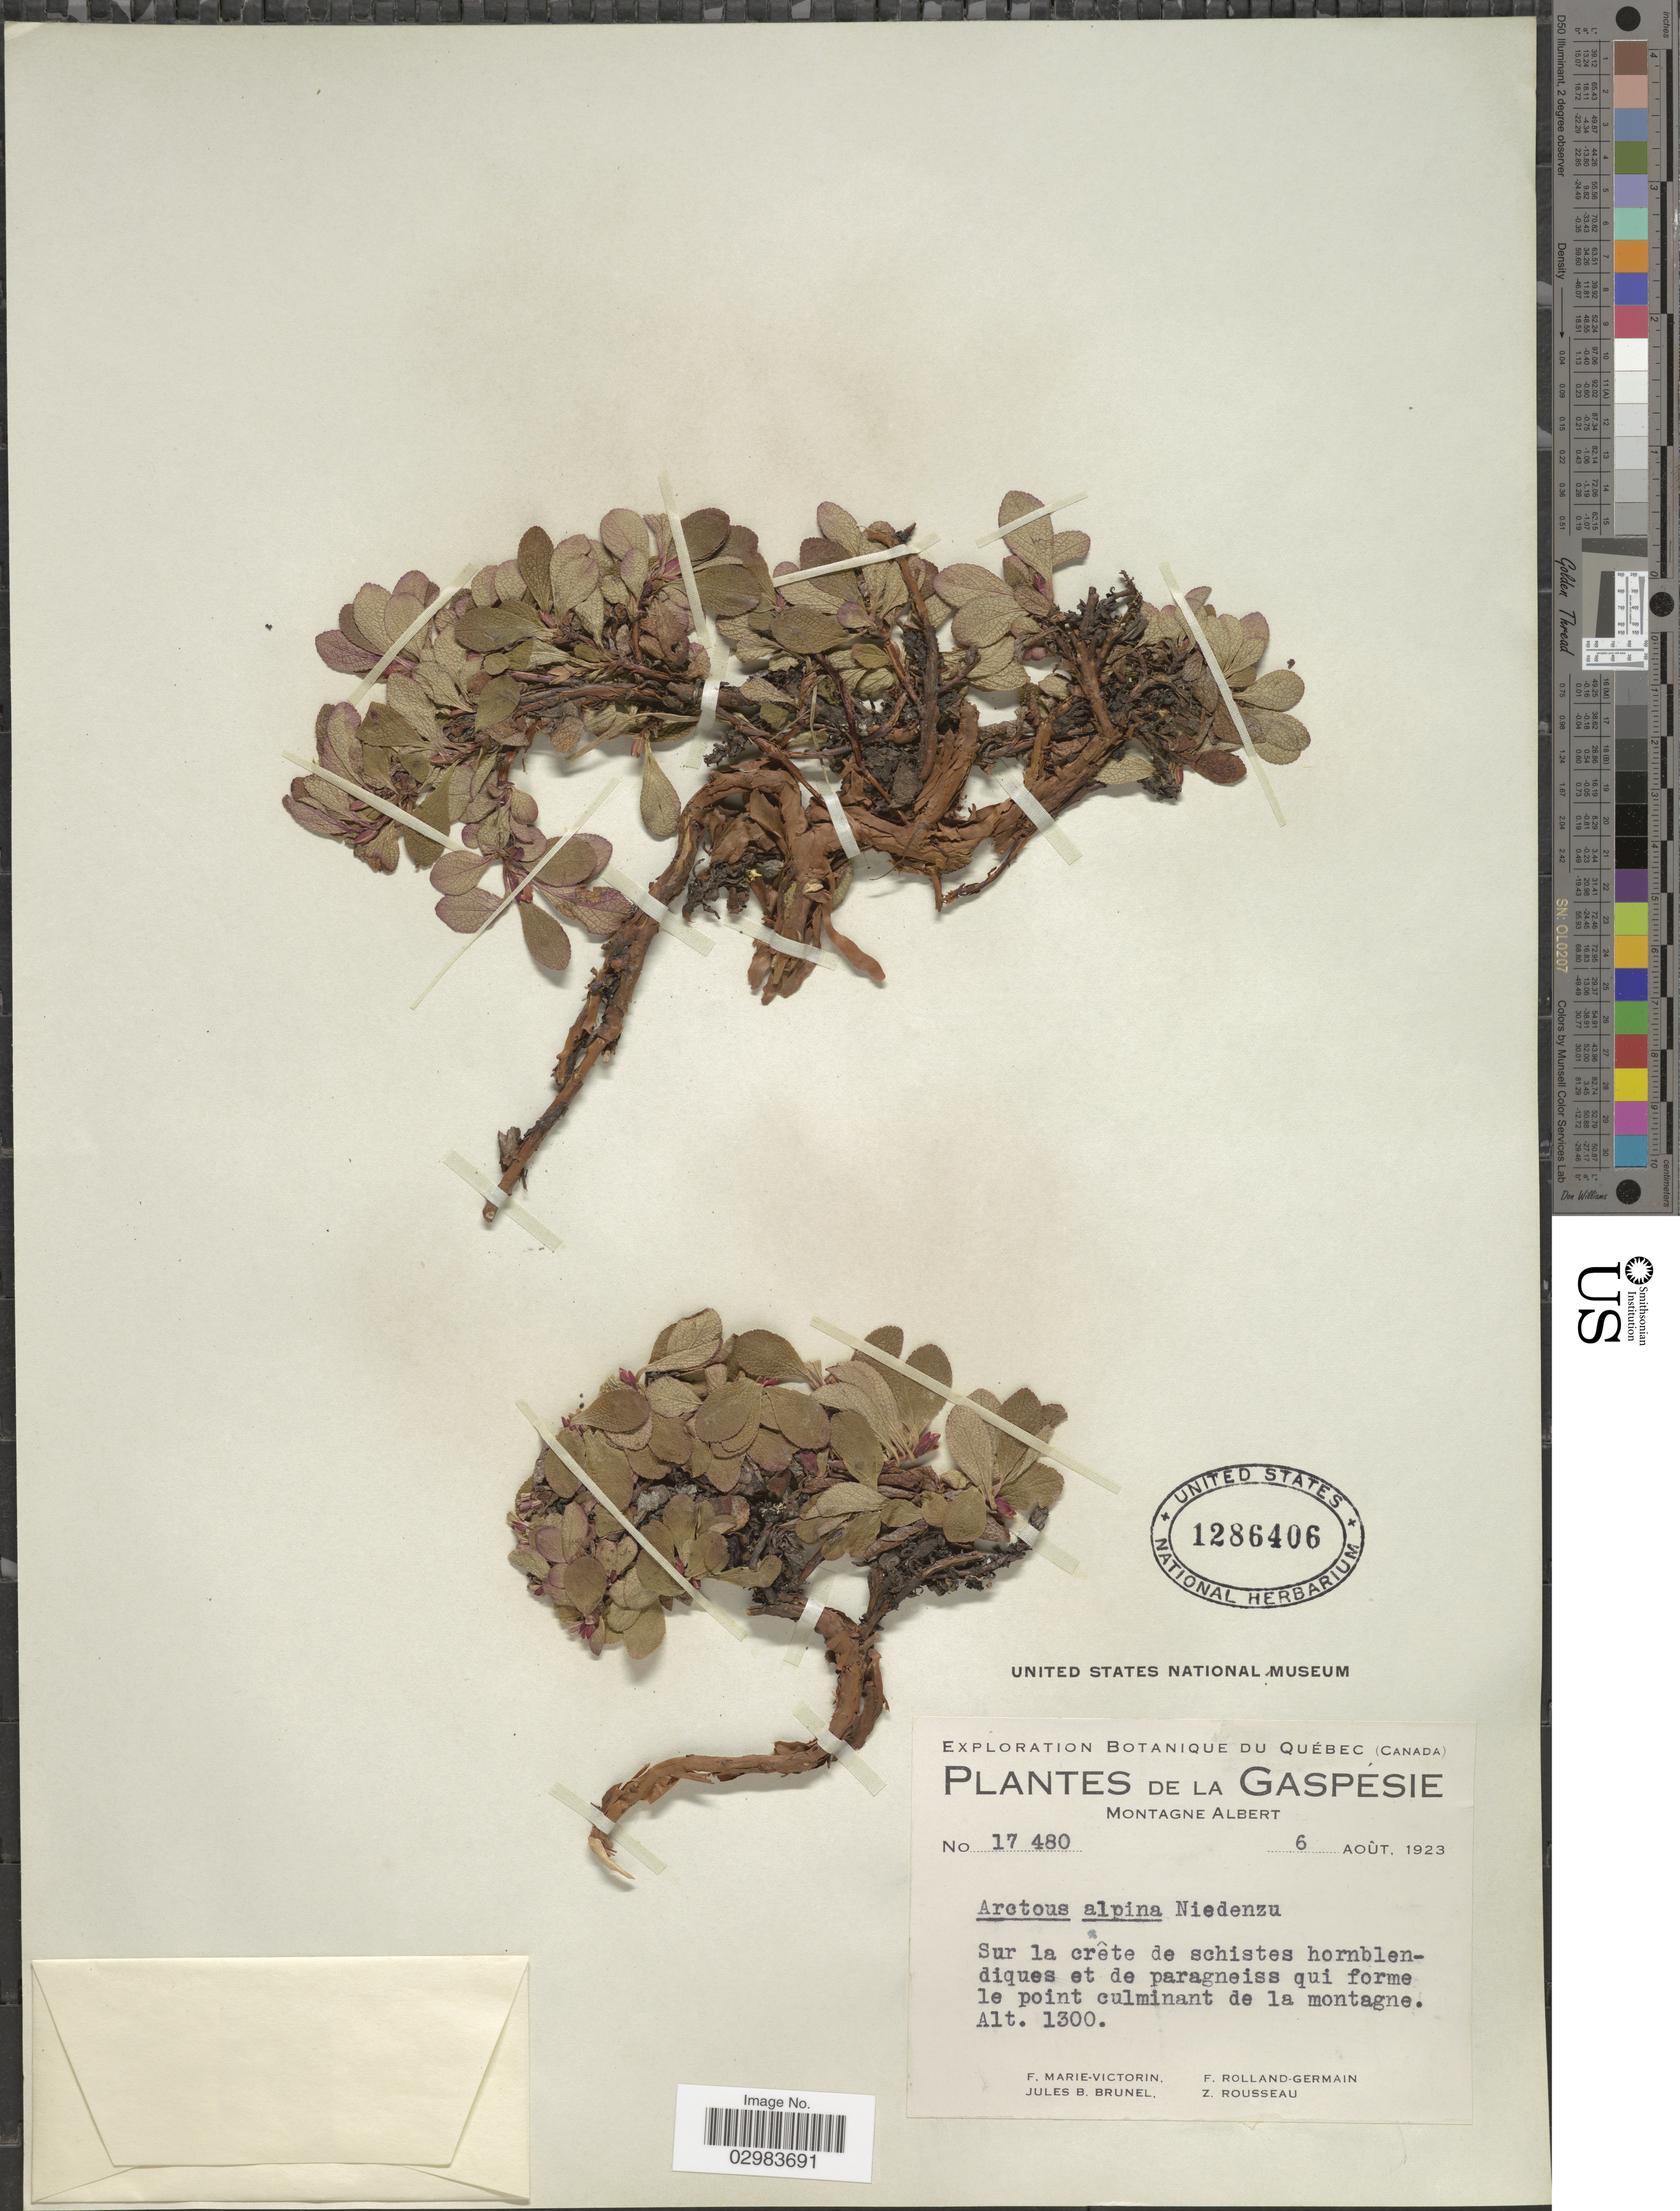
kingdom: Plantae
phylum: Tracheophyta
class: Magnoliopsida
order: Ericales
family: Ericaceae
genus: Arctostaphylos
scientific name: Arctostaphylos alpina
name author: (L.) Spreng.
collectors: F. Marie-Victorin, J. Brunel, Rolland-Germain & Z. Rousseau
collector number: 17480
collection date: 1923-08-06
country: Canada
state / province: Quebec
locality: La Gaspesie. Montagne Albert.Sur la crête de schistes hornblendiques et de paragneiss qui forme le point culminant de la montagne.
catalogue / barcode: US 1286406